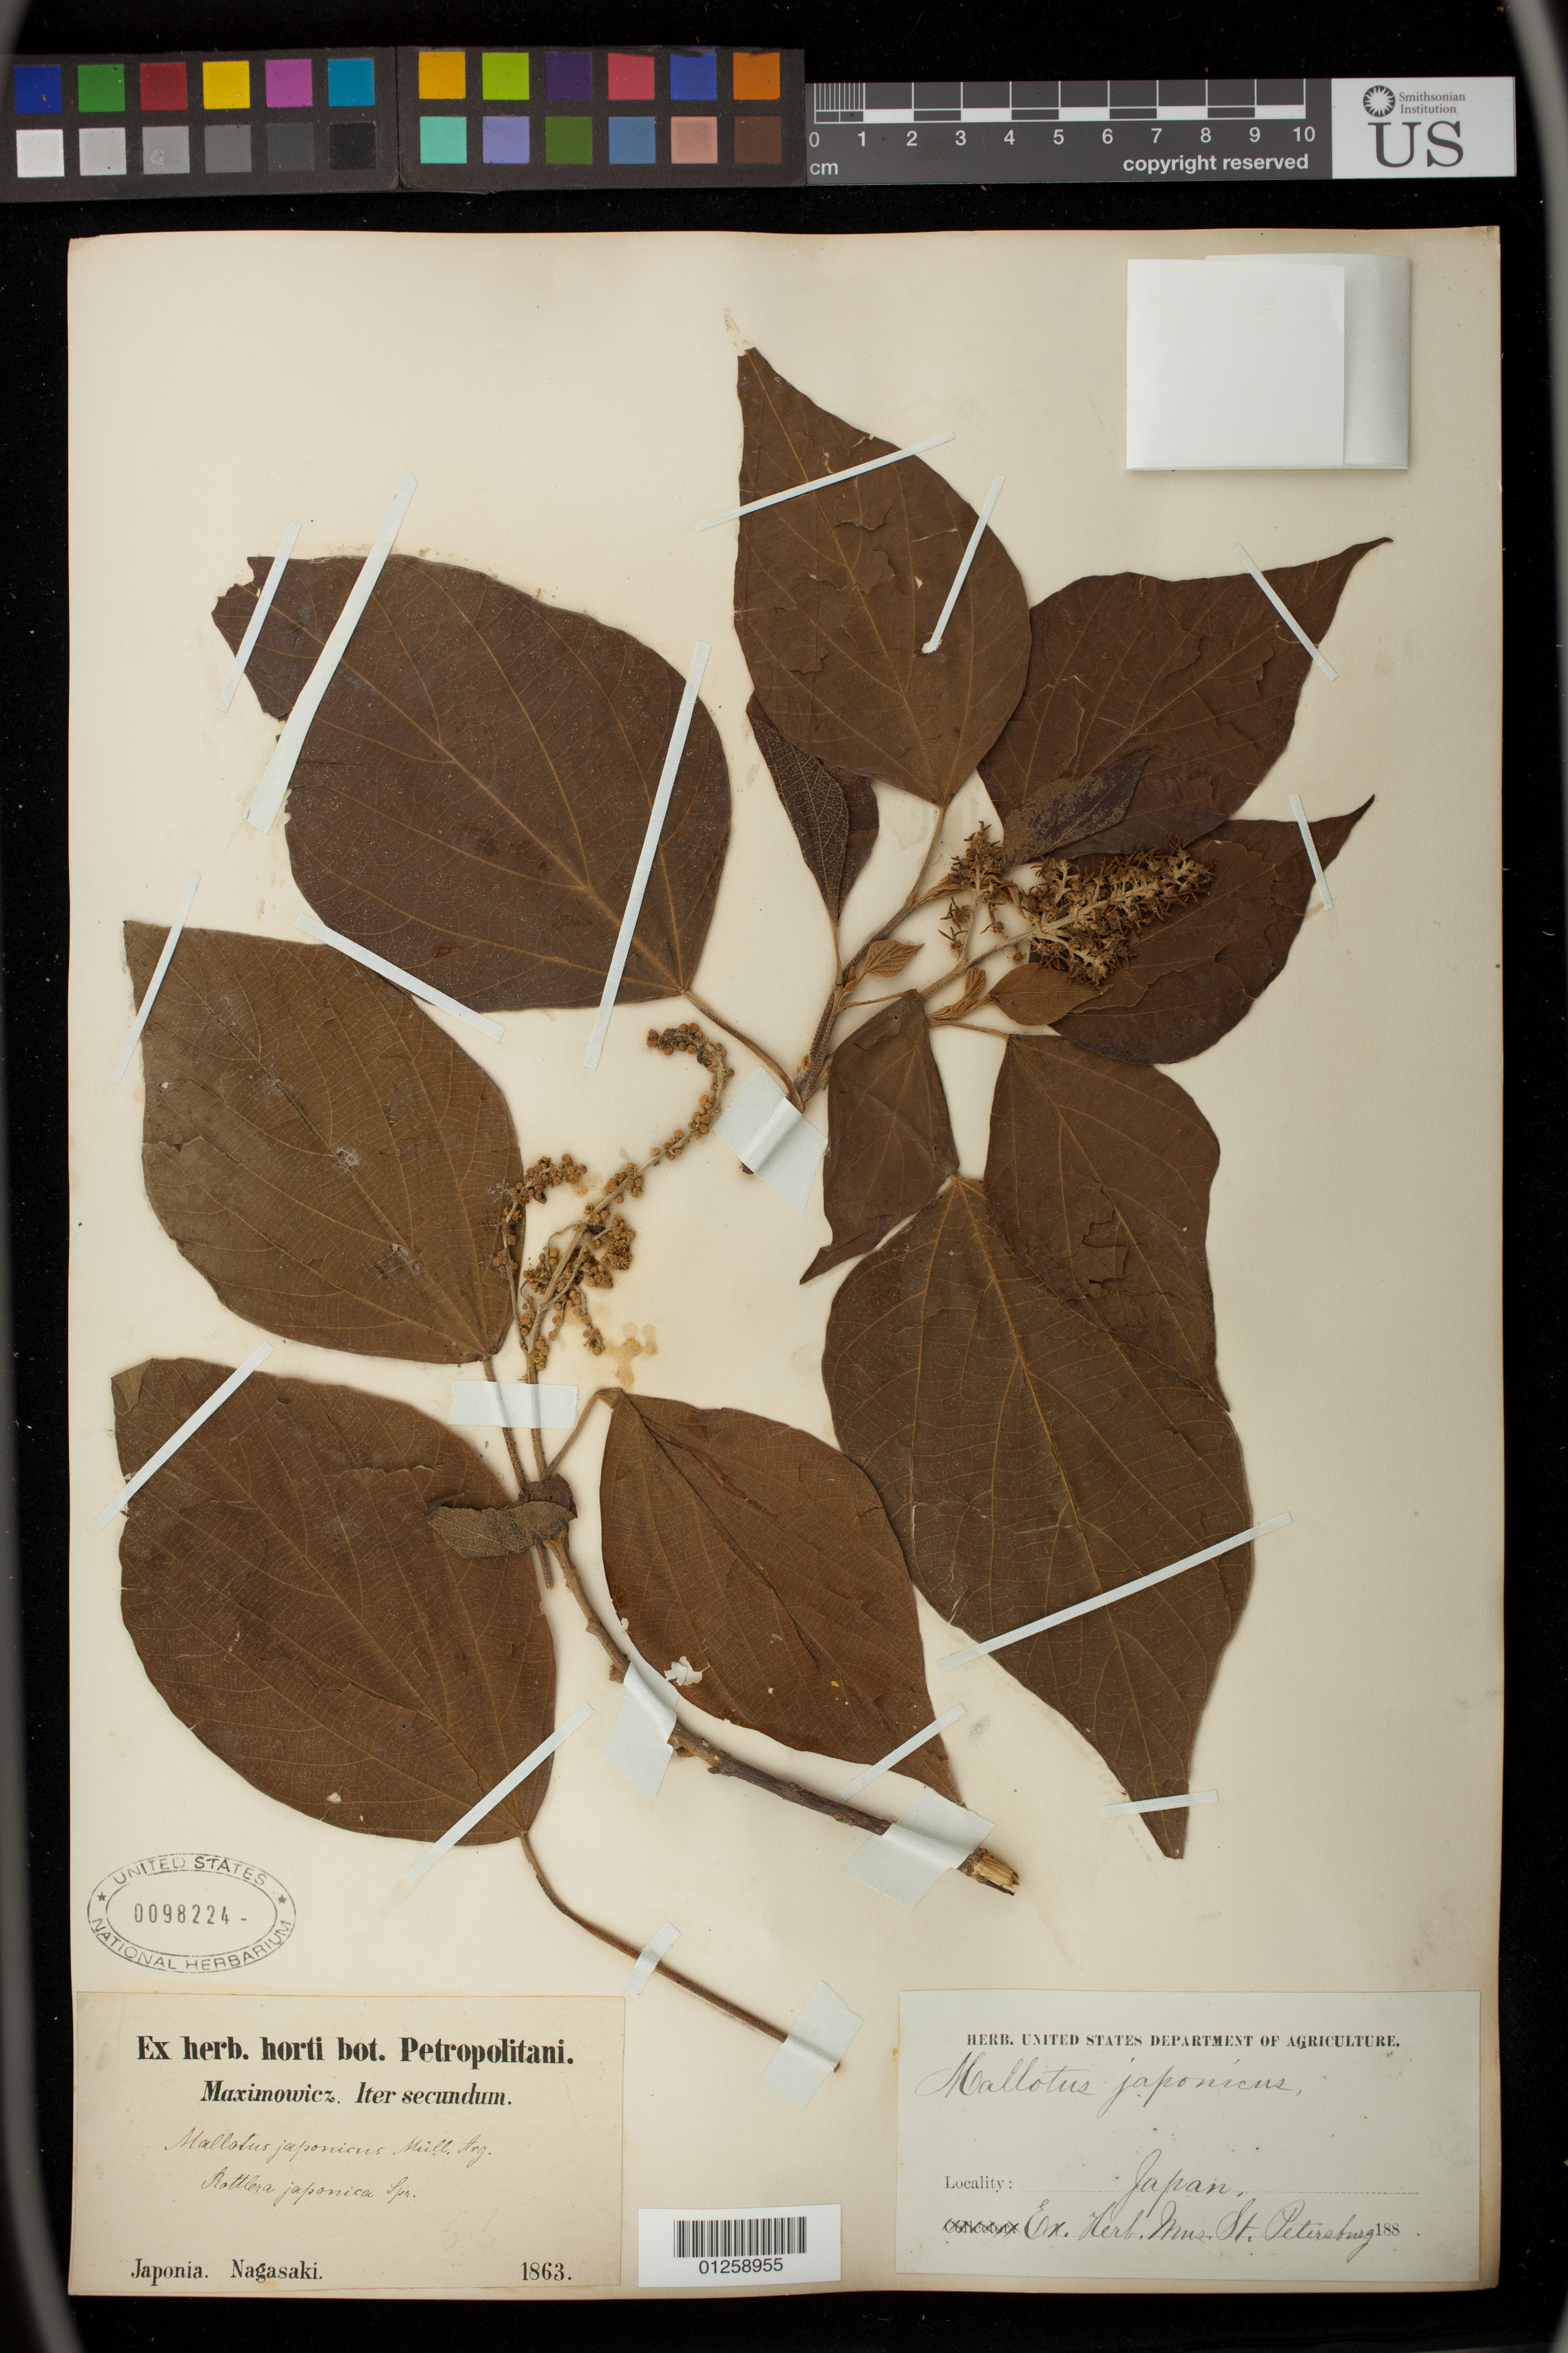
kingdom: Plantae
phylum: Tracheophyta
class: Magnoliopsida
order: Malpighiales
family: Euphorbiaceae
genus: Mallotus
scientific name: Mallotus japonicus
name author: (Spreng.) Müll. Arg.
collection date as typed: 1863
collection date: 1863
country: Japan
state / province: Nagasaki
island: Kyushu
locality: Nagasaki; volcano wunzen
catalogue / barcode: US 98224